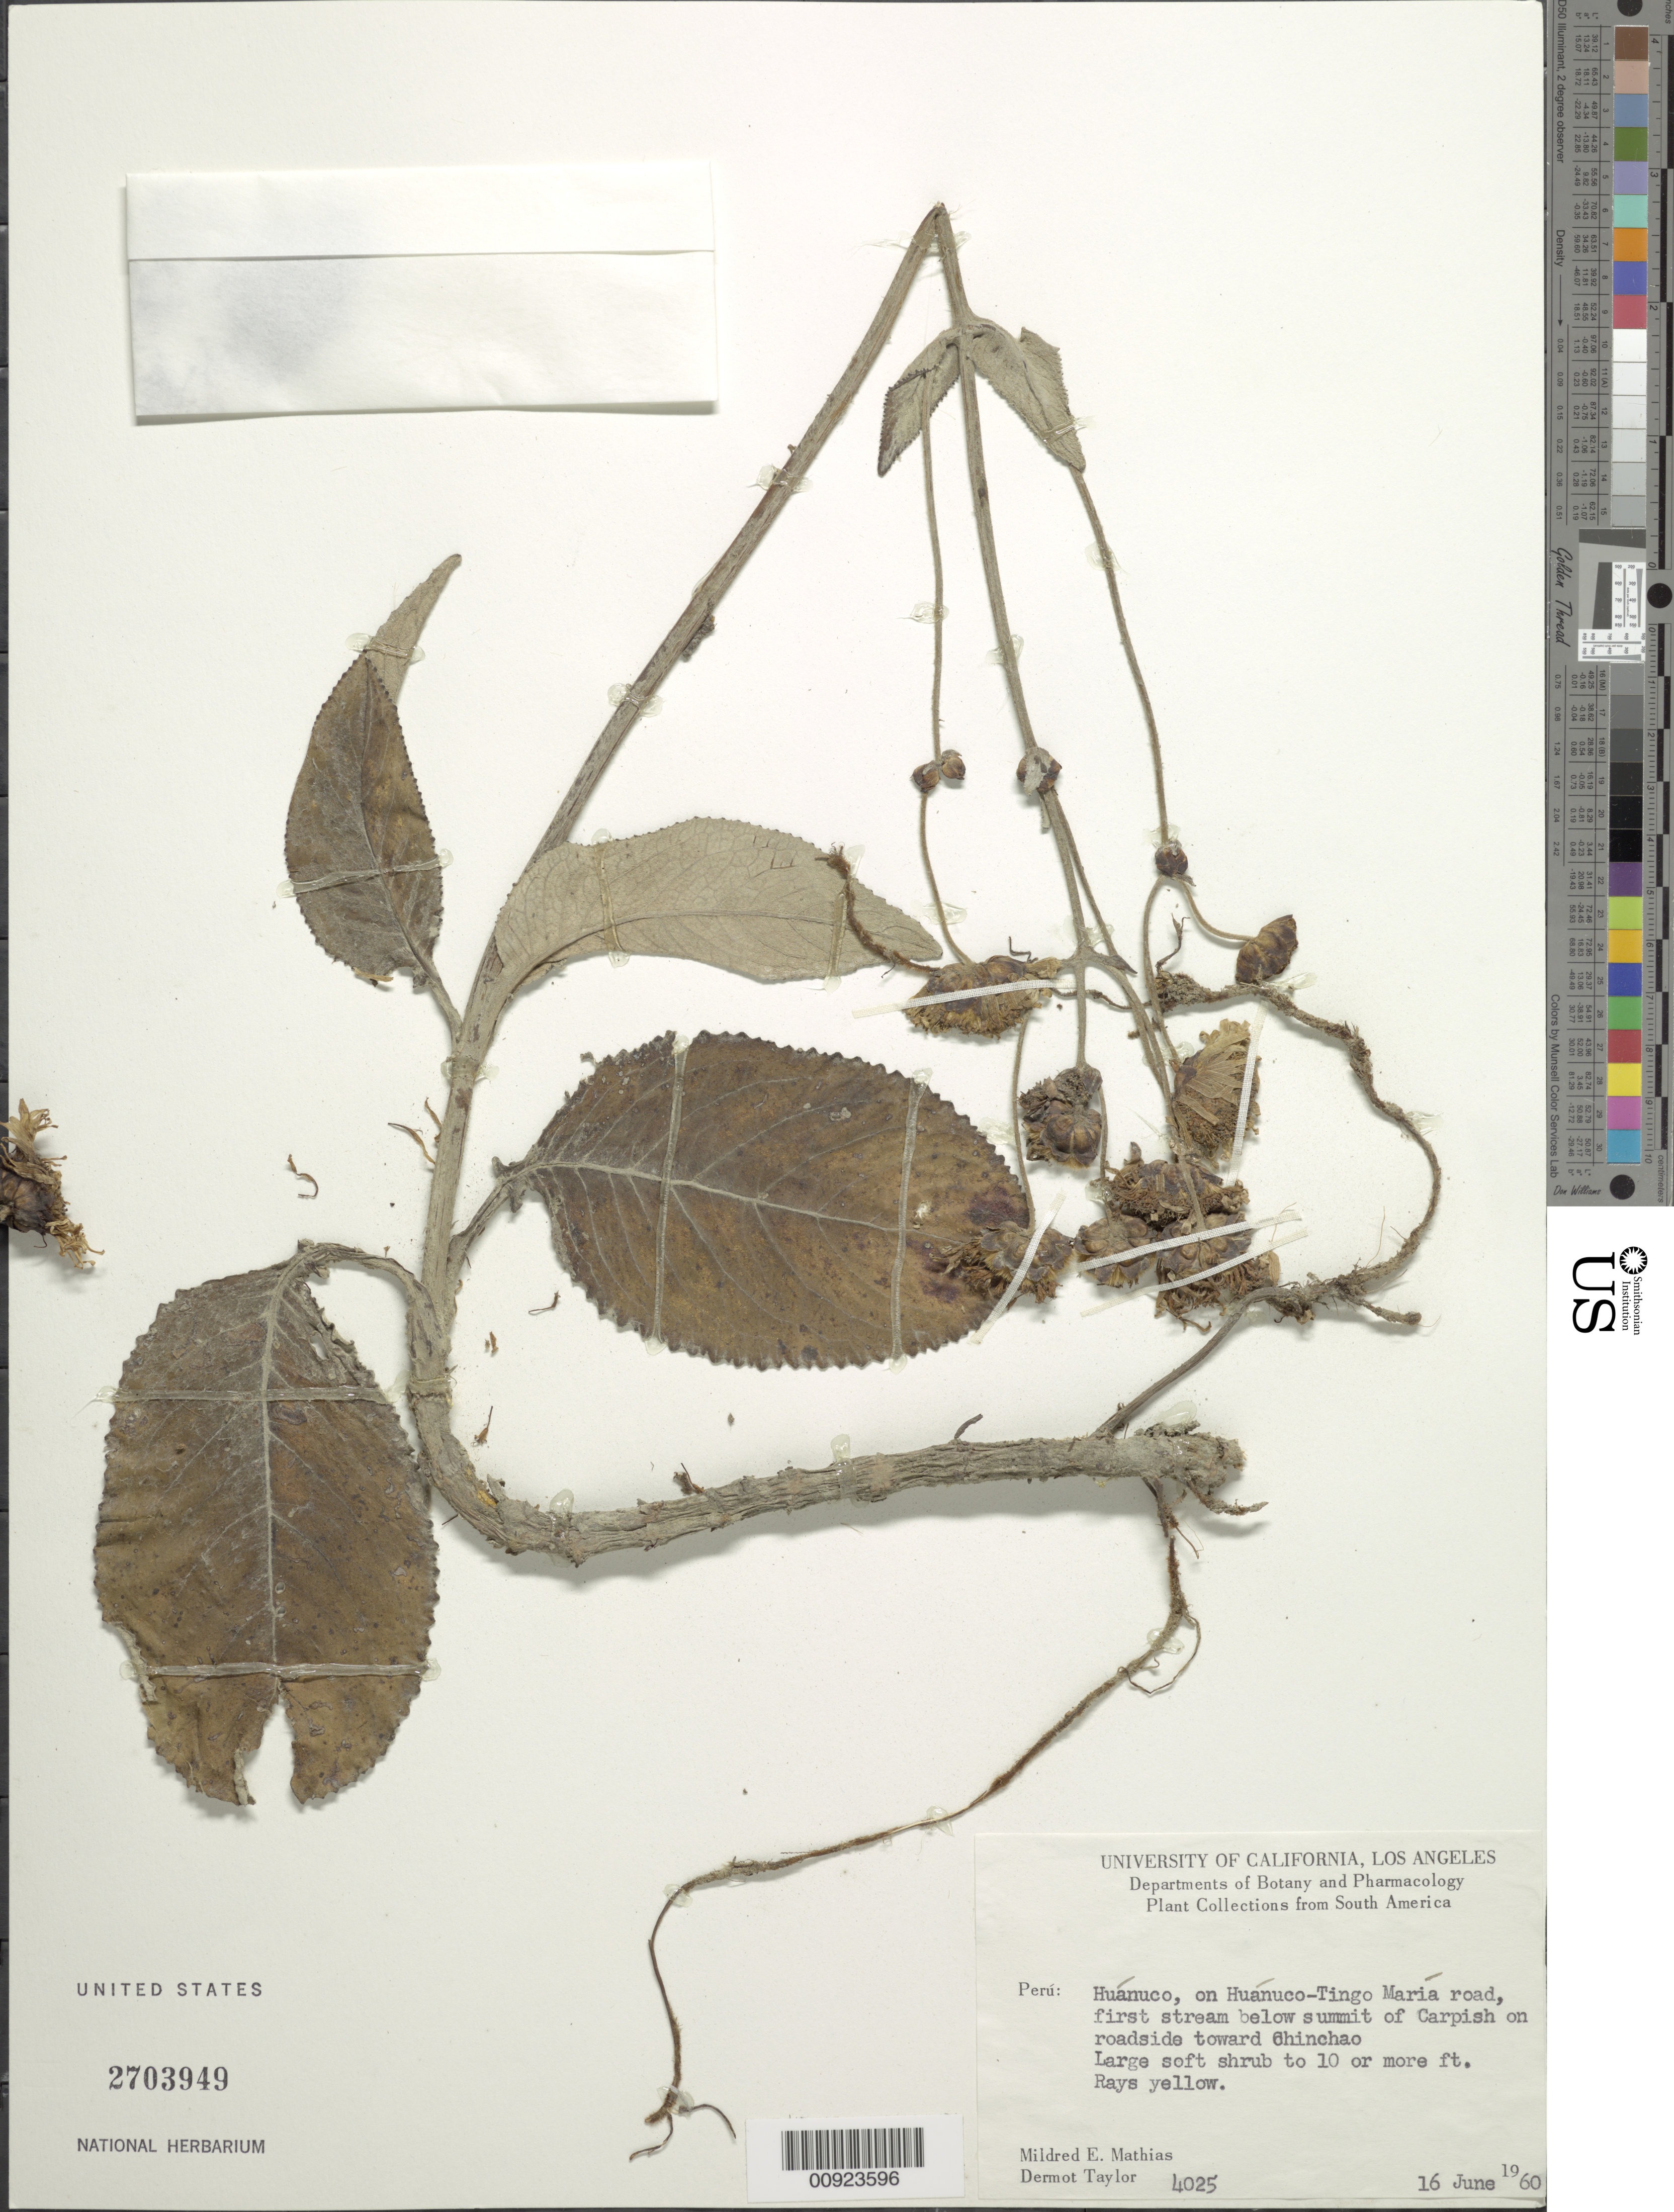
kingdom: Plantae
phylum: Tracheophyta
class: Magnoliopsida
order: Asterales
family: Asteraceae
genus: Munnozia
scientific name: Munnozia silphioides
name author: (Poepp. & Endl.) H. Rob. & Brettell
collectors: M. E. Mathias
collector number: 4025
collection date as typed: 16 June 1960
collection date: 1960-06-16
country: Peru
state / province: Huánuco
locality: Huánuco-tingo María road, first stream below summit of Carpish on roadside towards Chinchao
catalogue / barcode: US 2703949